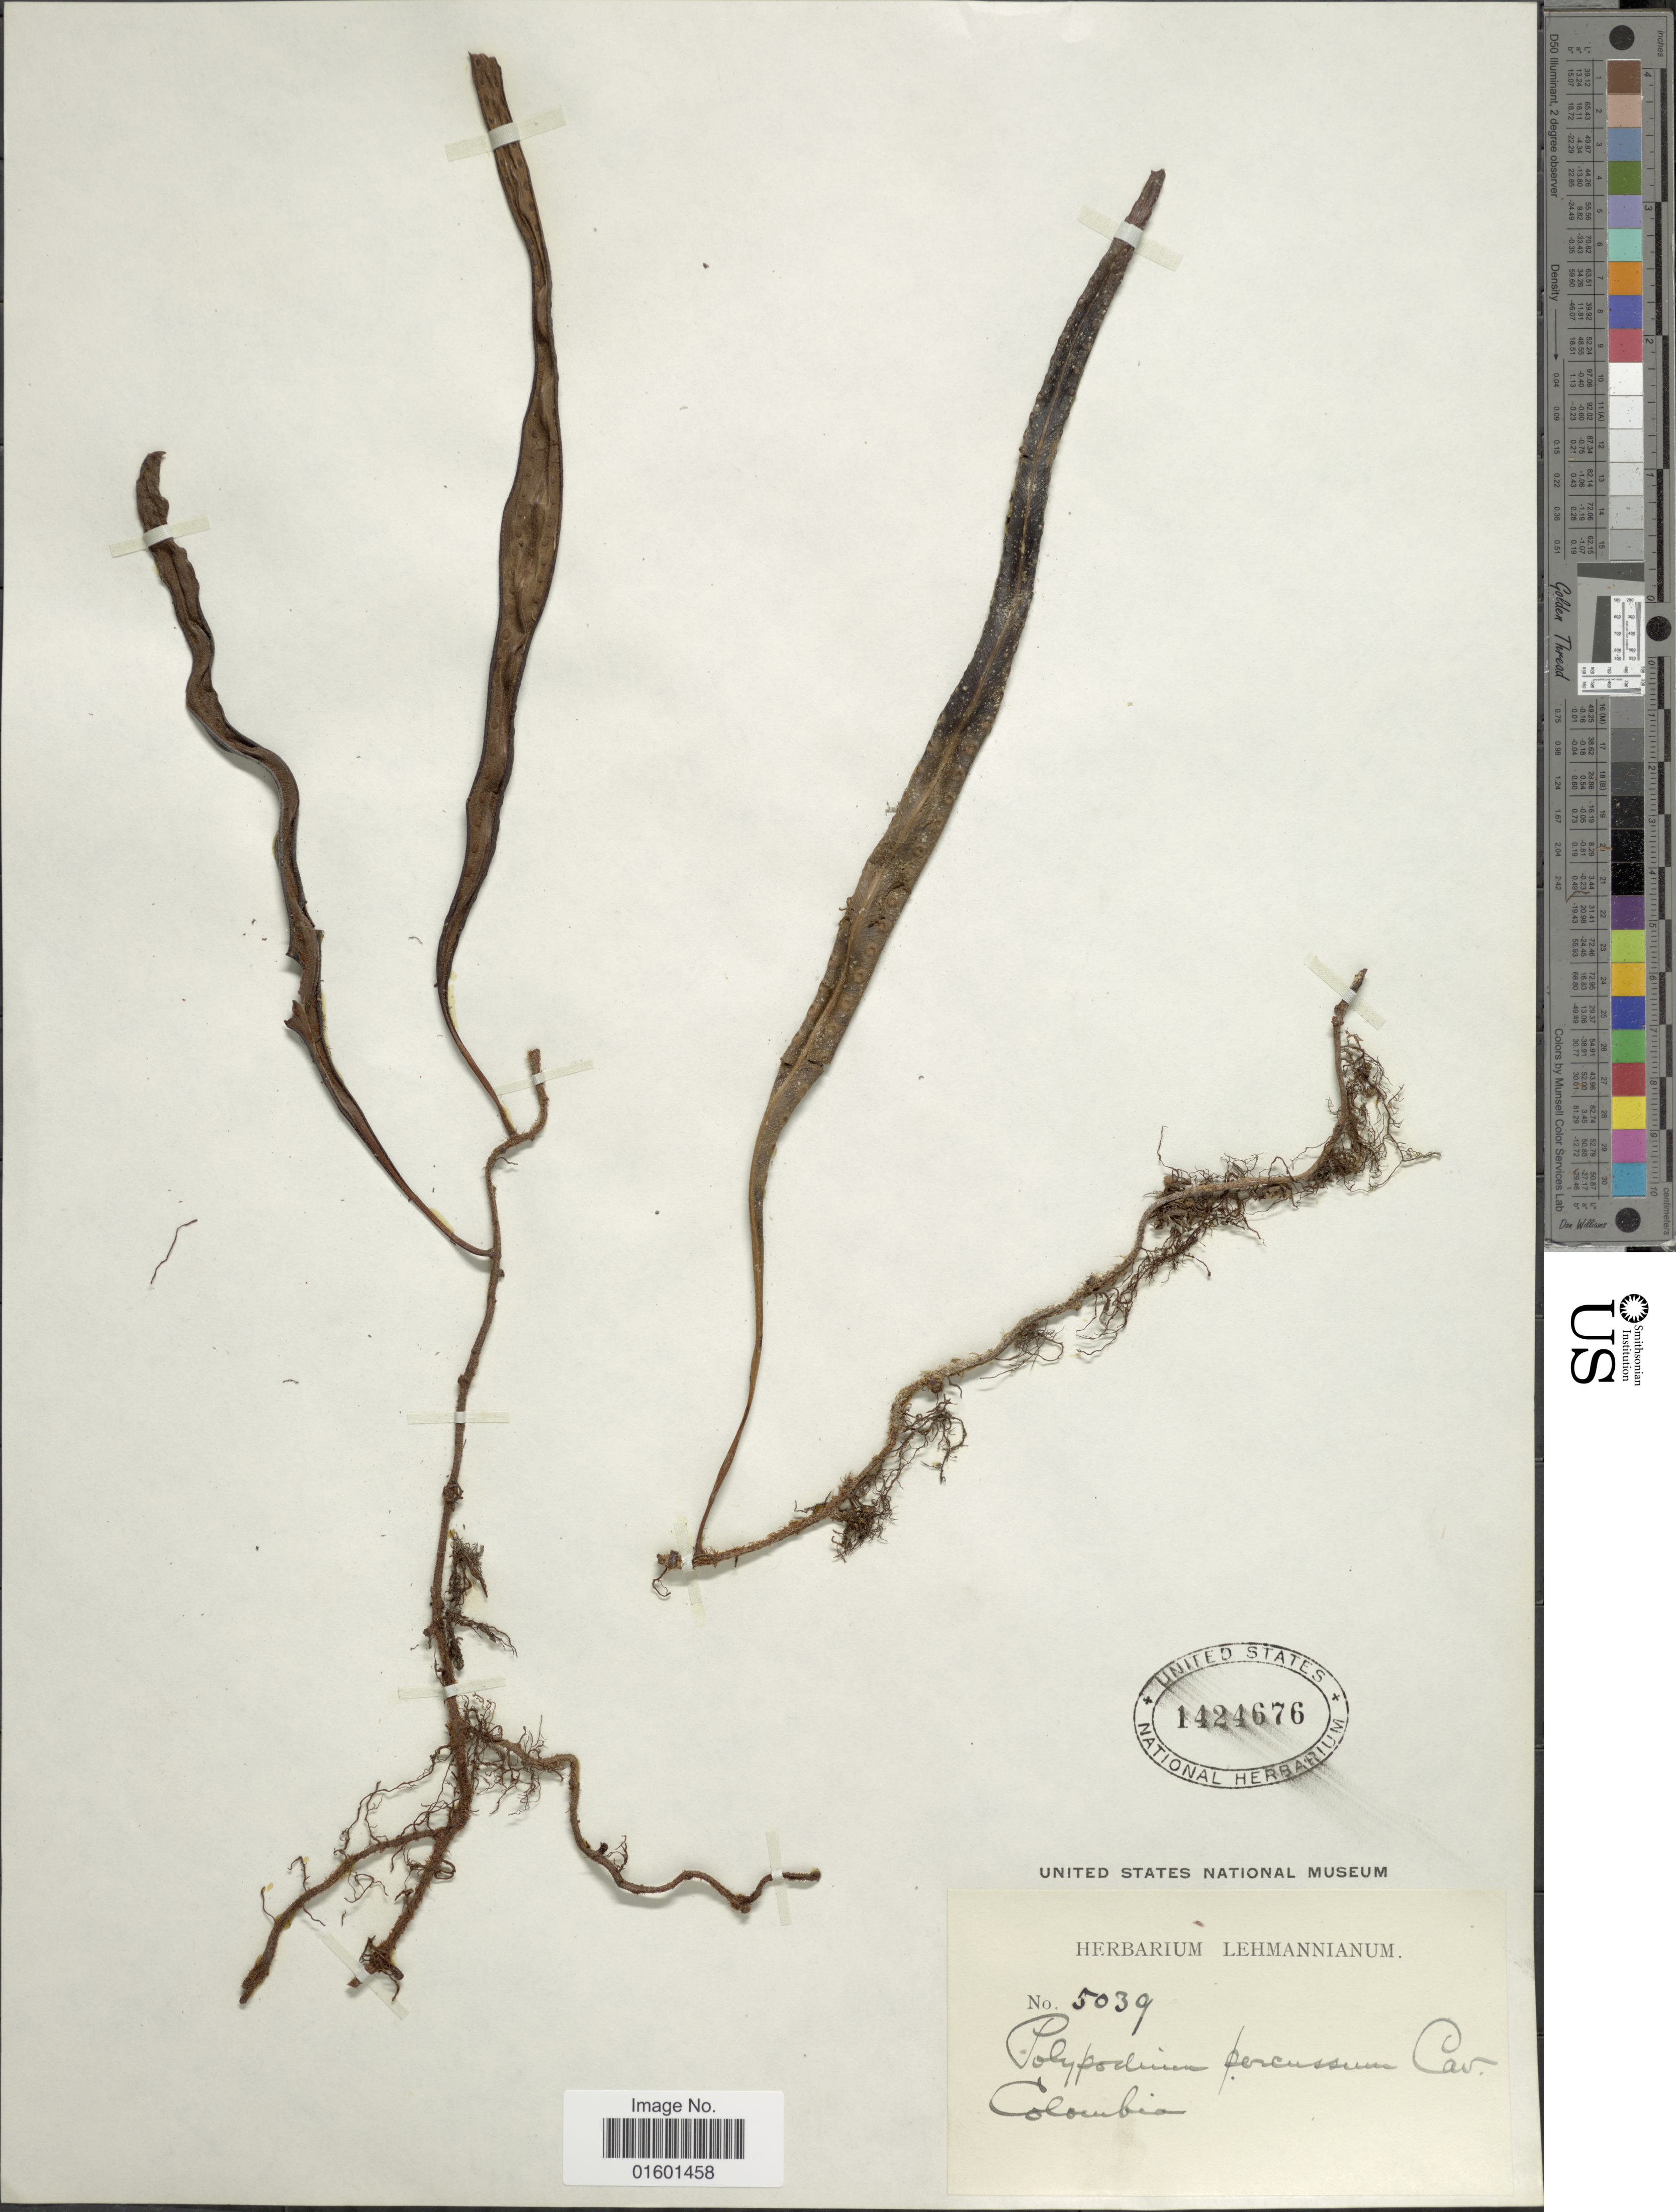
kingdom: Plantae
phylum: Tracheophyta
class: Polypodiopsida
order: Polypodiales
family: Polypodiaceae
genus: Microgramma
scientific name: Microgramma percussa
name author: (Cav.) de la Sota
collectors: ex herb. Lehmannianum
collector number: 5039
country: Colombia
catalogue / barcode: US 1424676